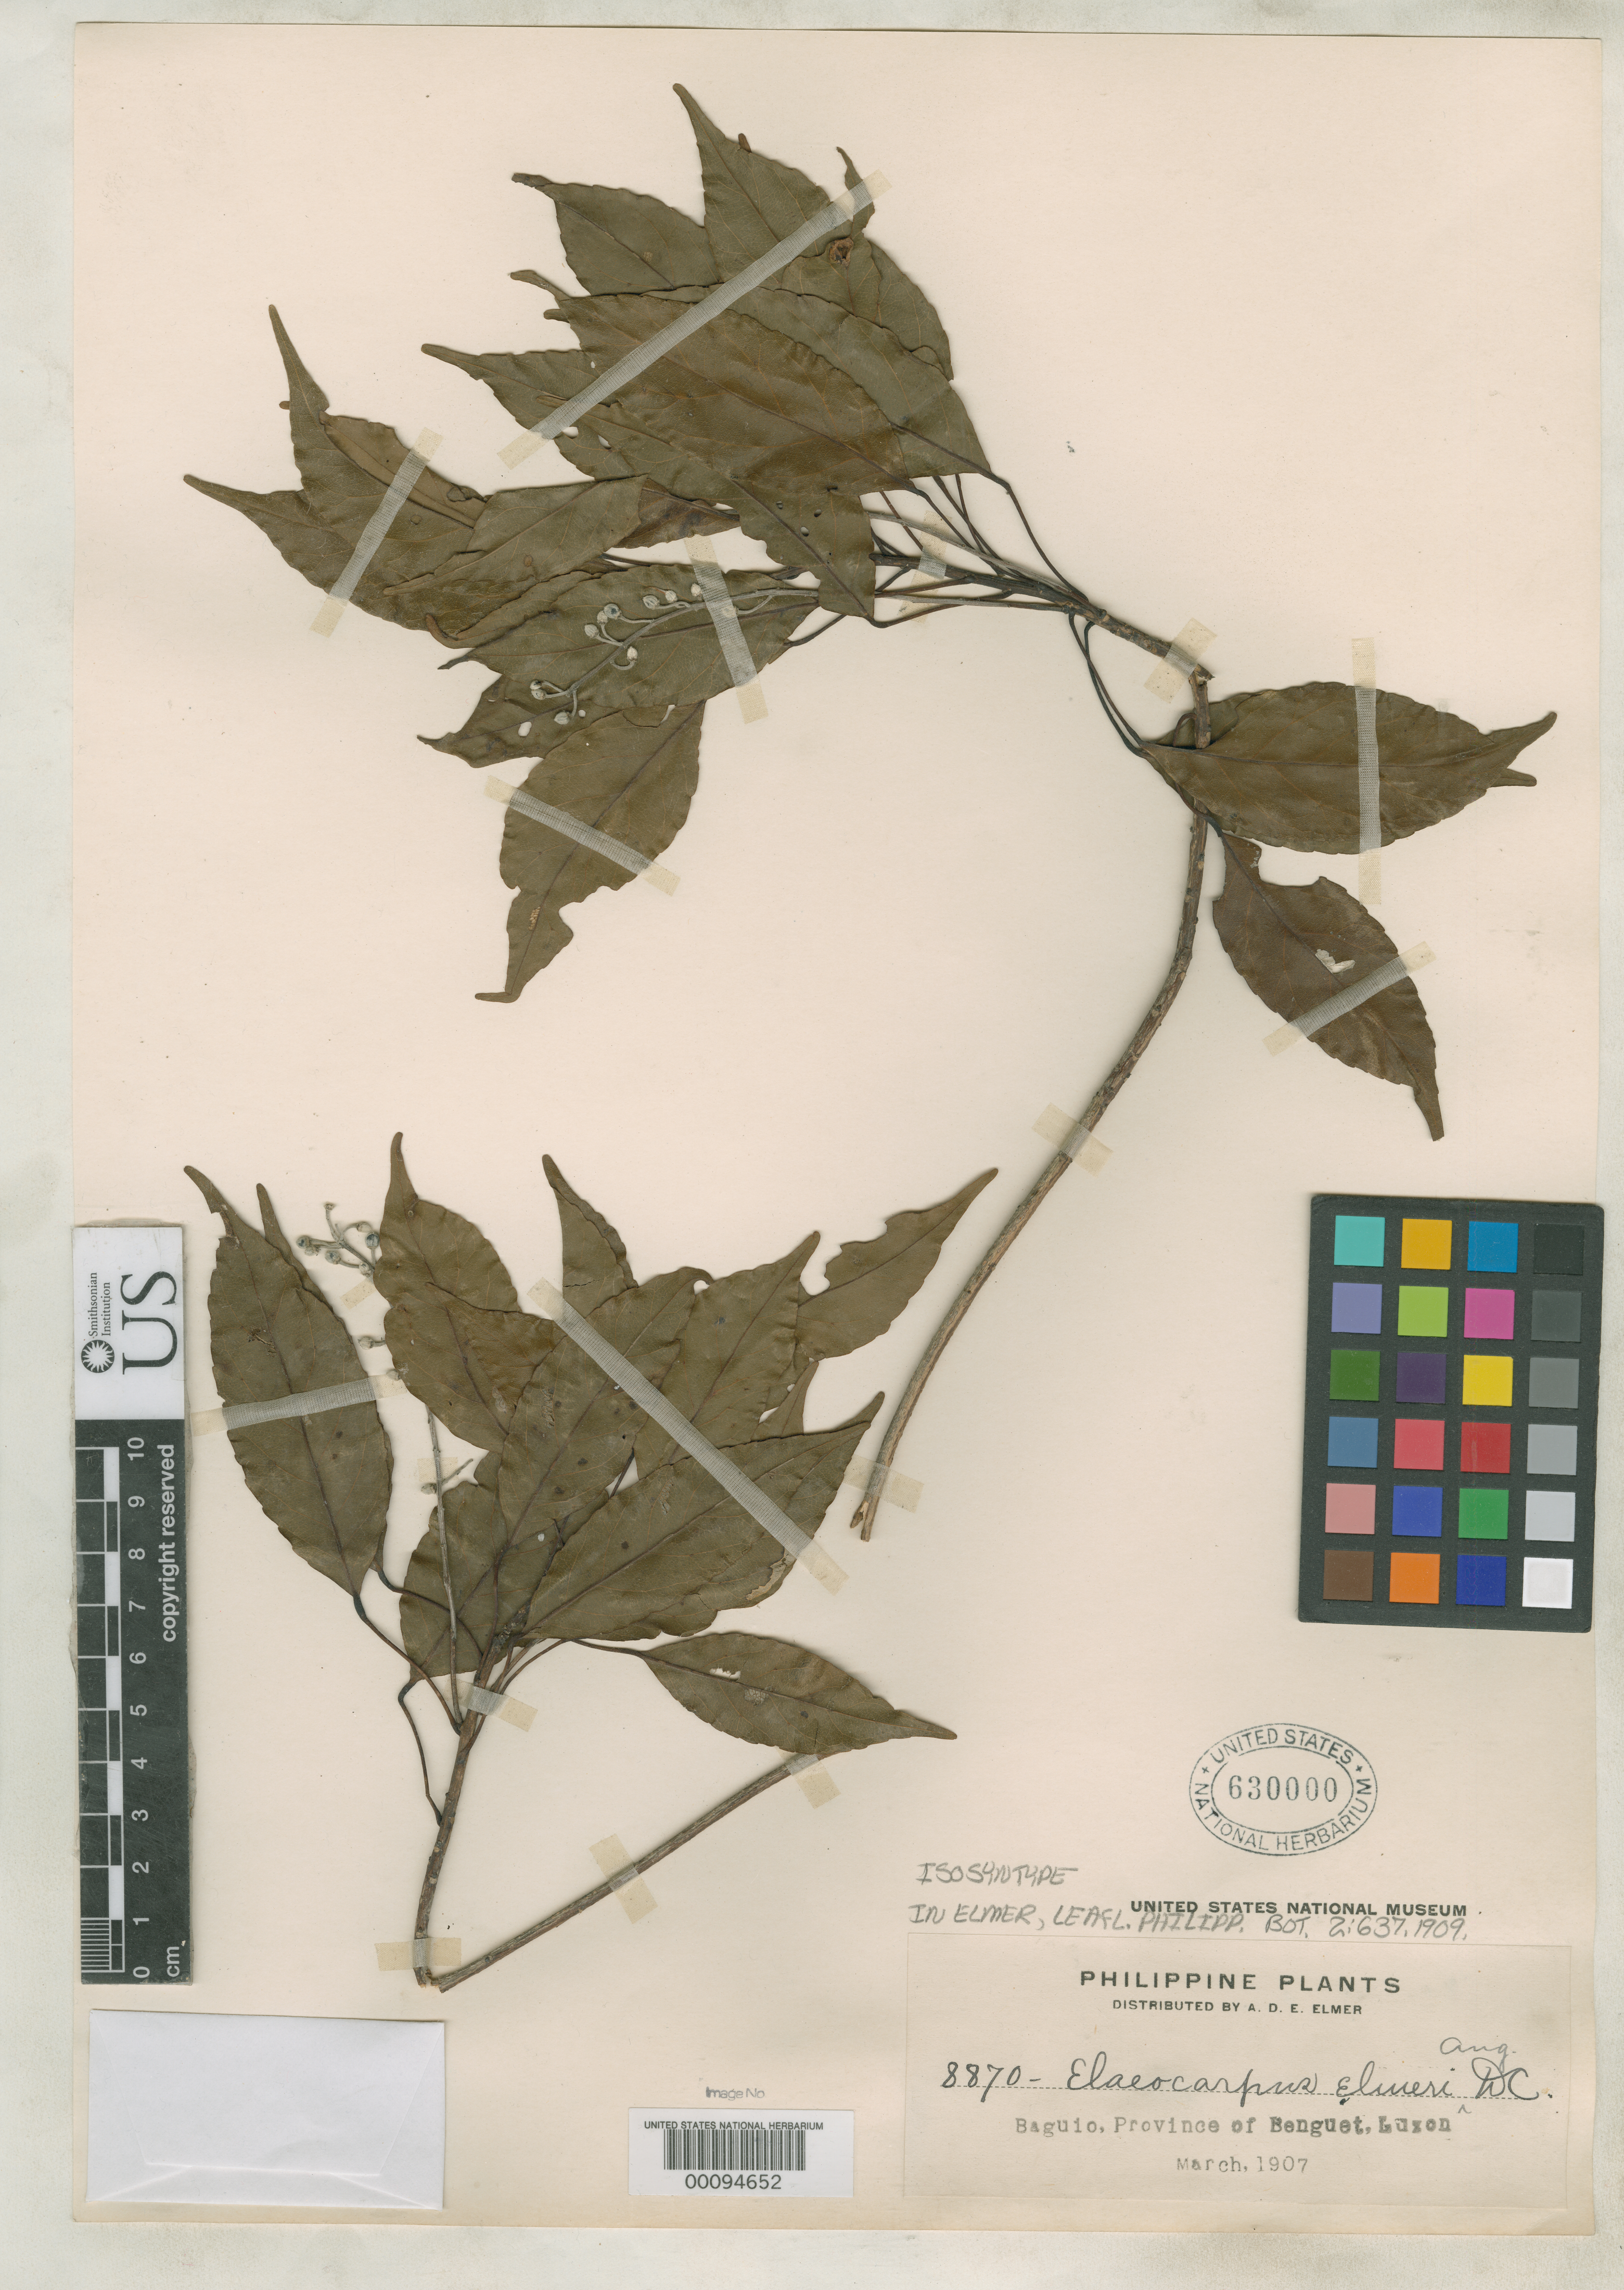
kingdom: Plantae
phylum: Tracheophyta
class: Magnoliopsida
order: Oxalidales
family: Elaeocarpaceae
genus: Elaeocarpus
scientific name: Elaeocarpus elmeri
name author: A. DC. in Elmer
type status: Isosyntype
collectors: A. D. E. Elmer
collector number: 8870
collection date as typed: Mar 1907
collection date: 1907-03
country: Philippines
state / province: Cordillera (Administrative Region)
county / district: Benguet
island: Luzon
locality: Baguio.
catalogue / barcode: US 630000